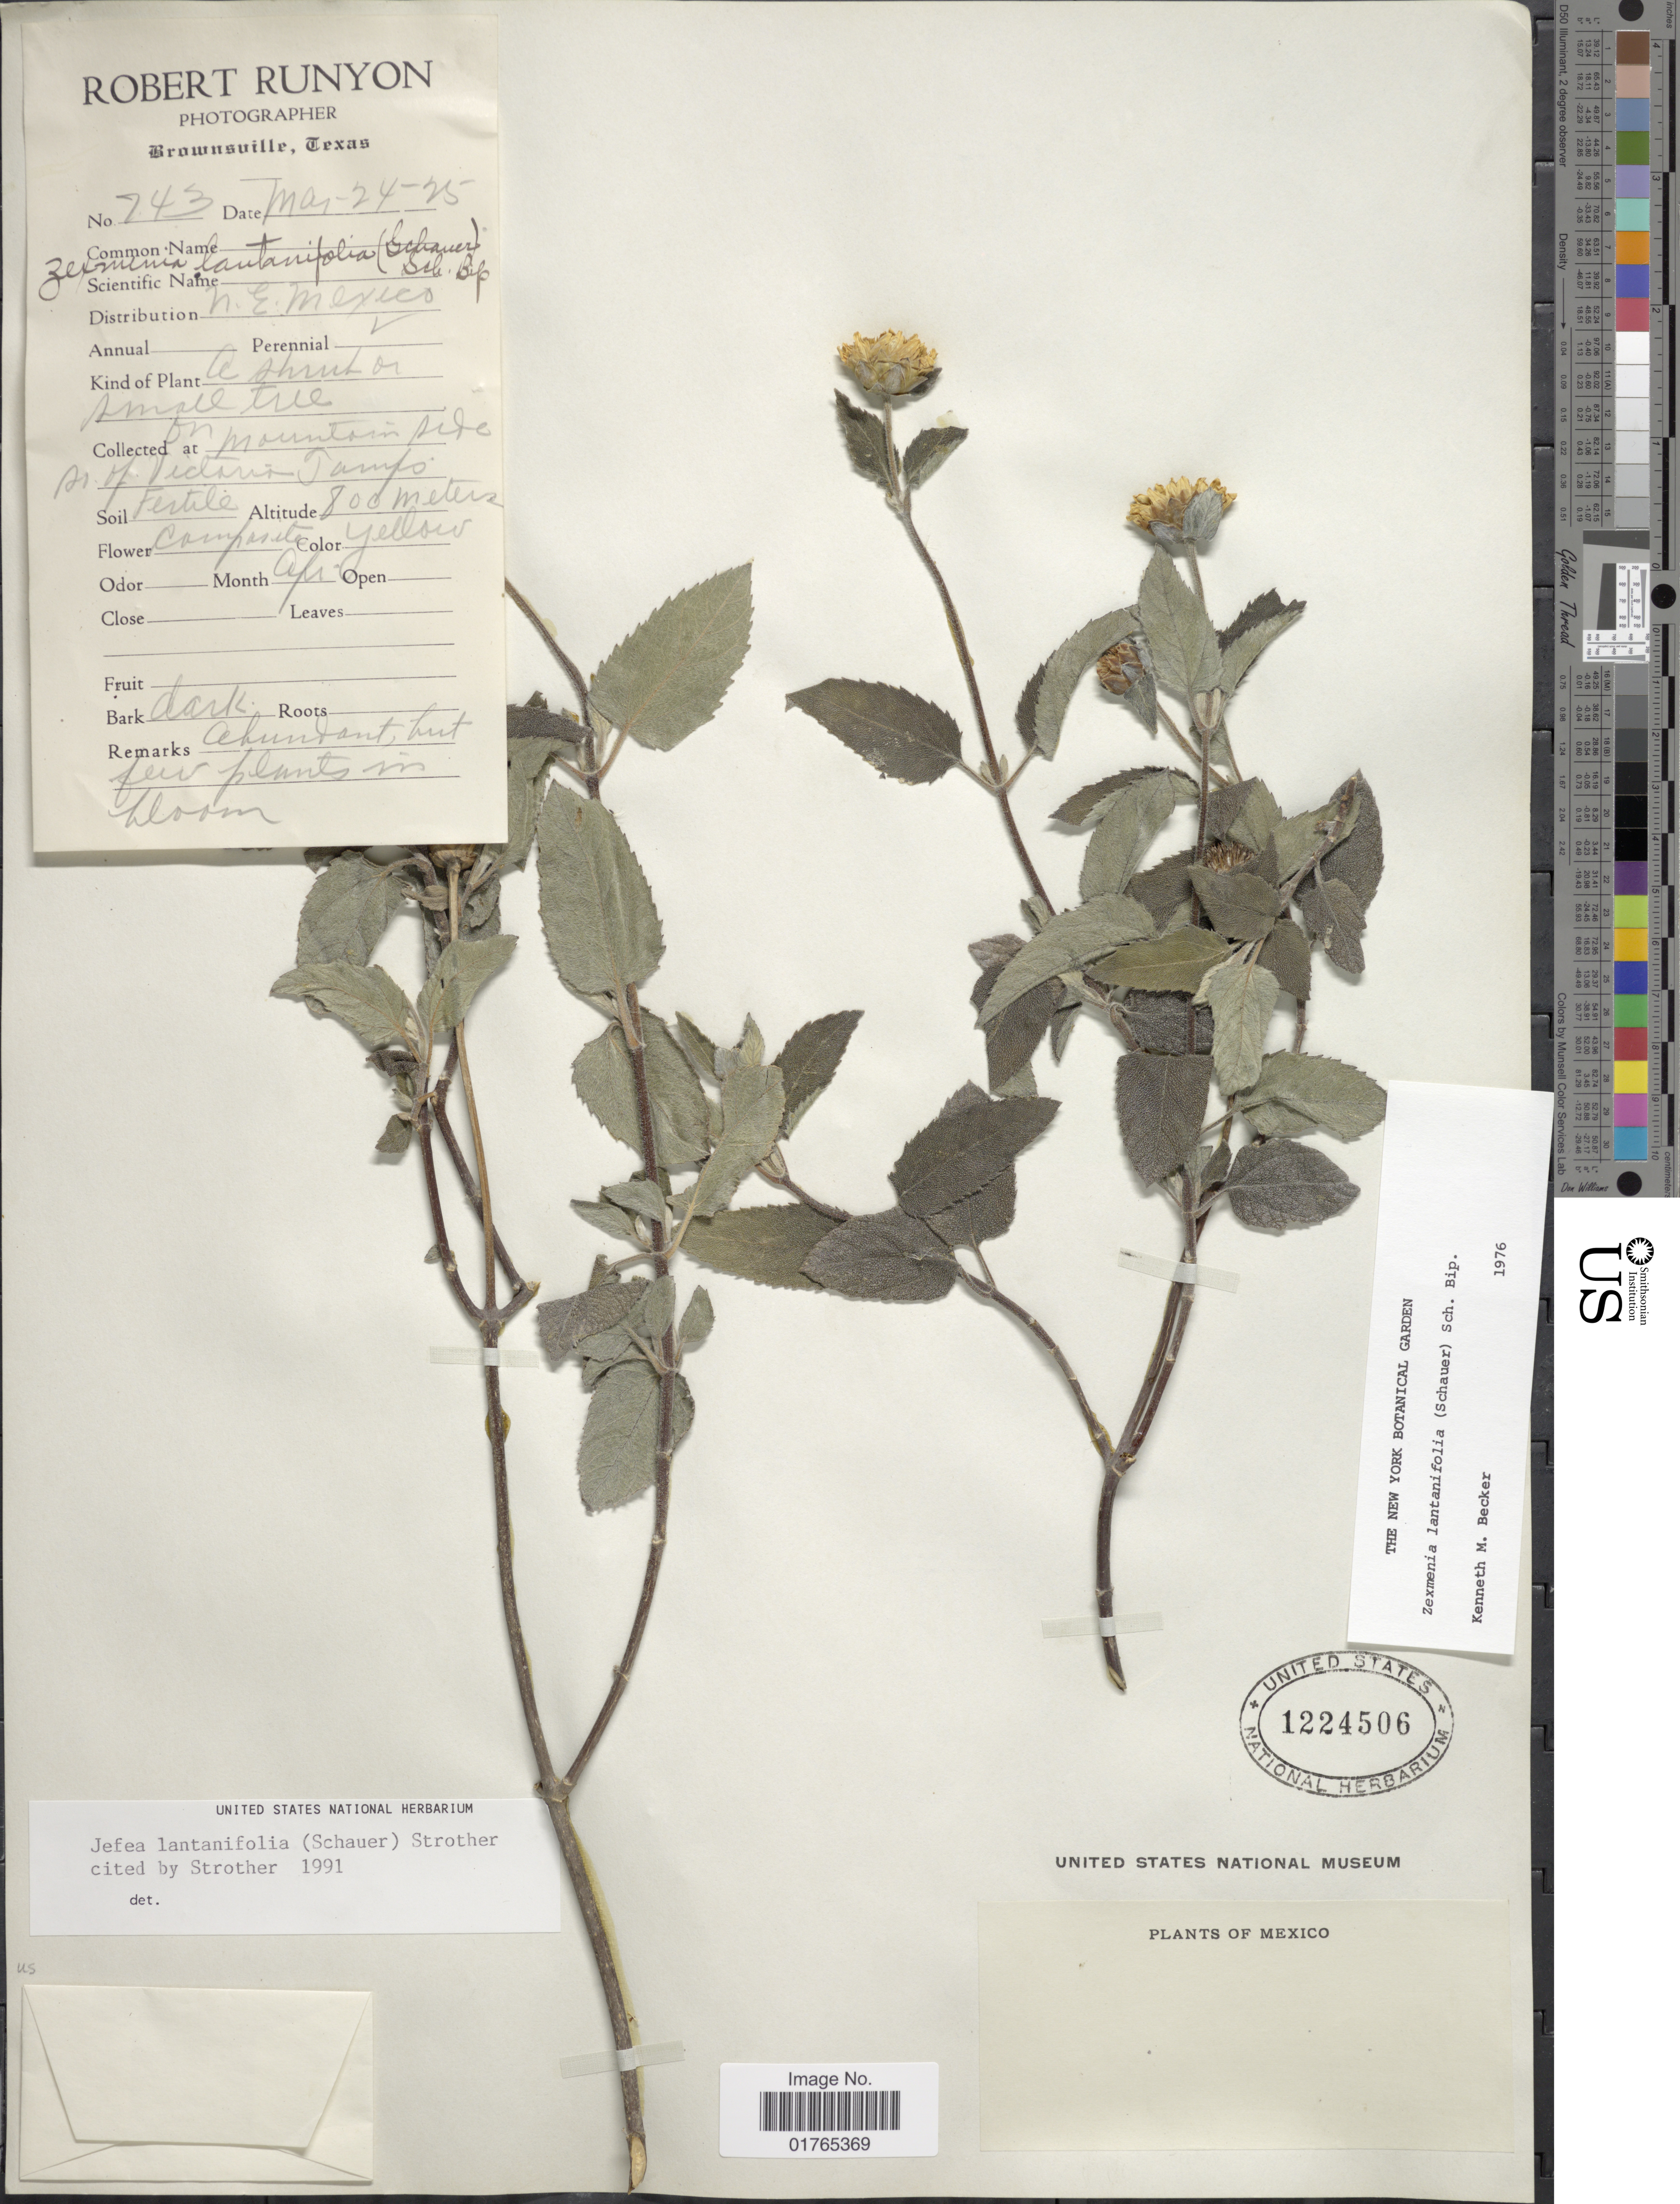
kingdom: Plantae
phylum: Tracheophyta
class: Magnoliopsida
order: Asterales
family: Asteraceae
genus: Jefea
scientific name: Jefea lantanifolia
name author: (S. Schauer) Strother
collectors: R. Runyon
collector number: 743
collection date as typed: Transcribed d/m/y: 24/3/25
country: Mexico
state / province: Tamaulipas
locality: On mountain side so. of Victoria Tamps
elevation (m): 800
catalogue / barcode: US 1224506